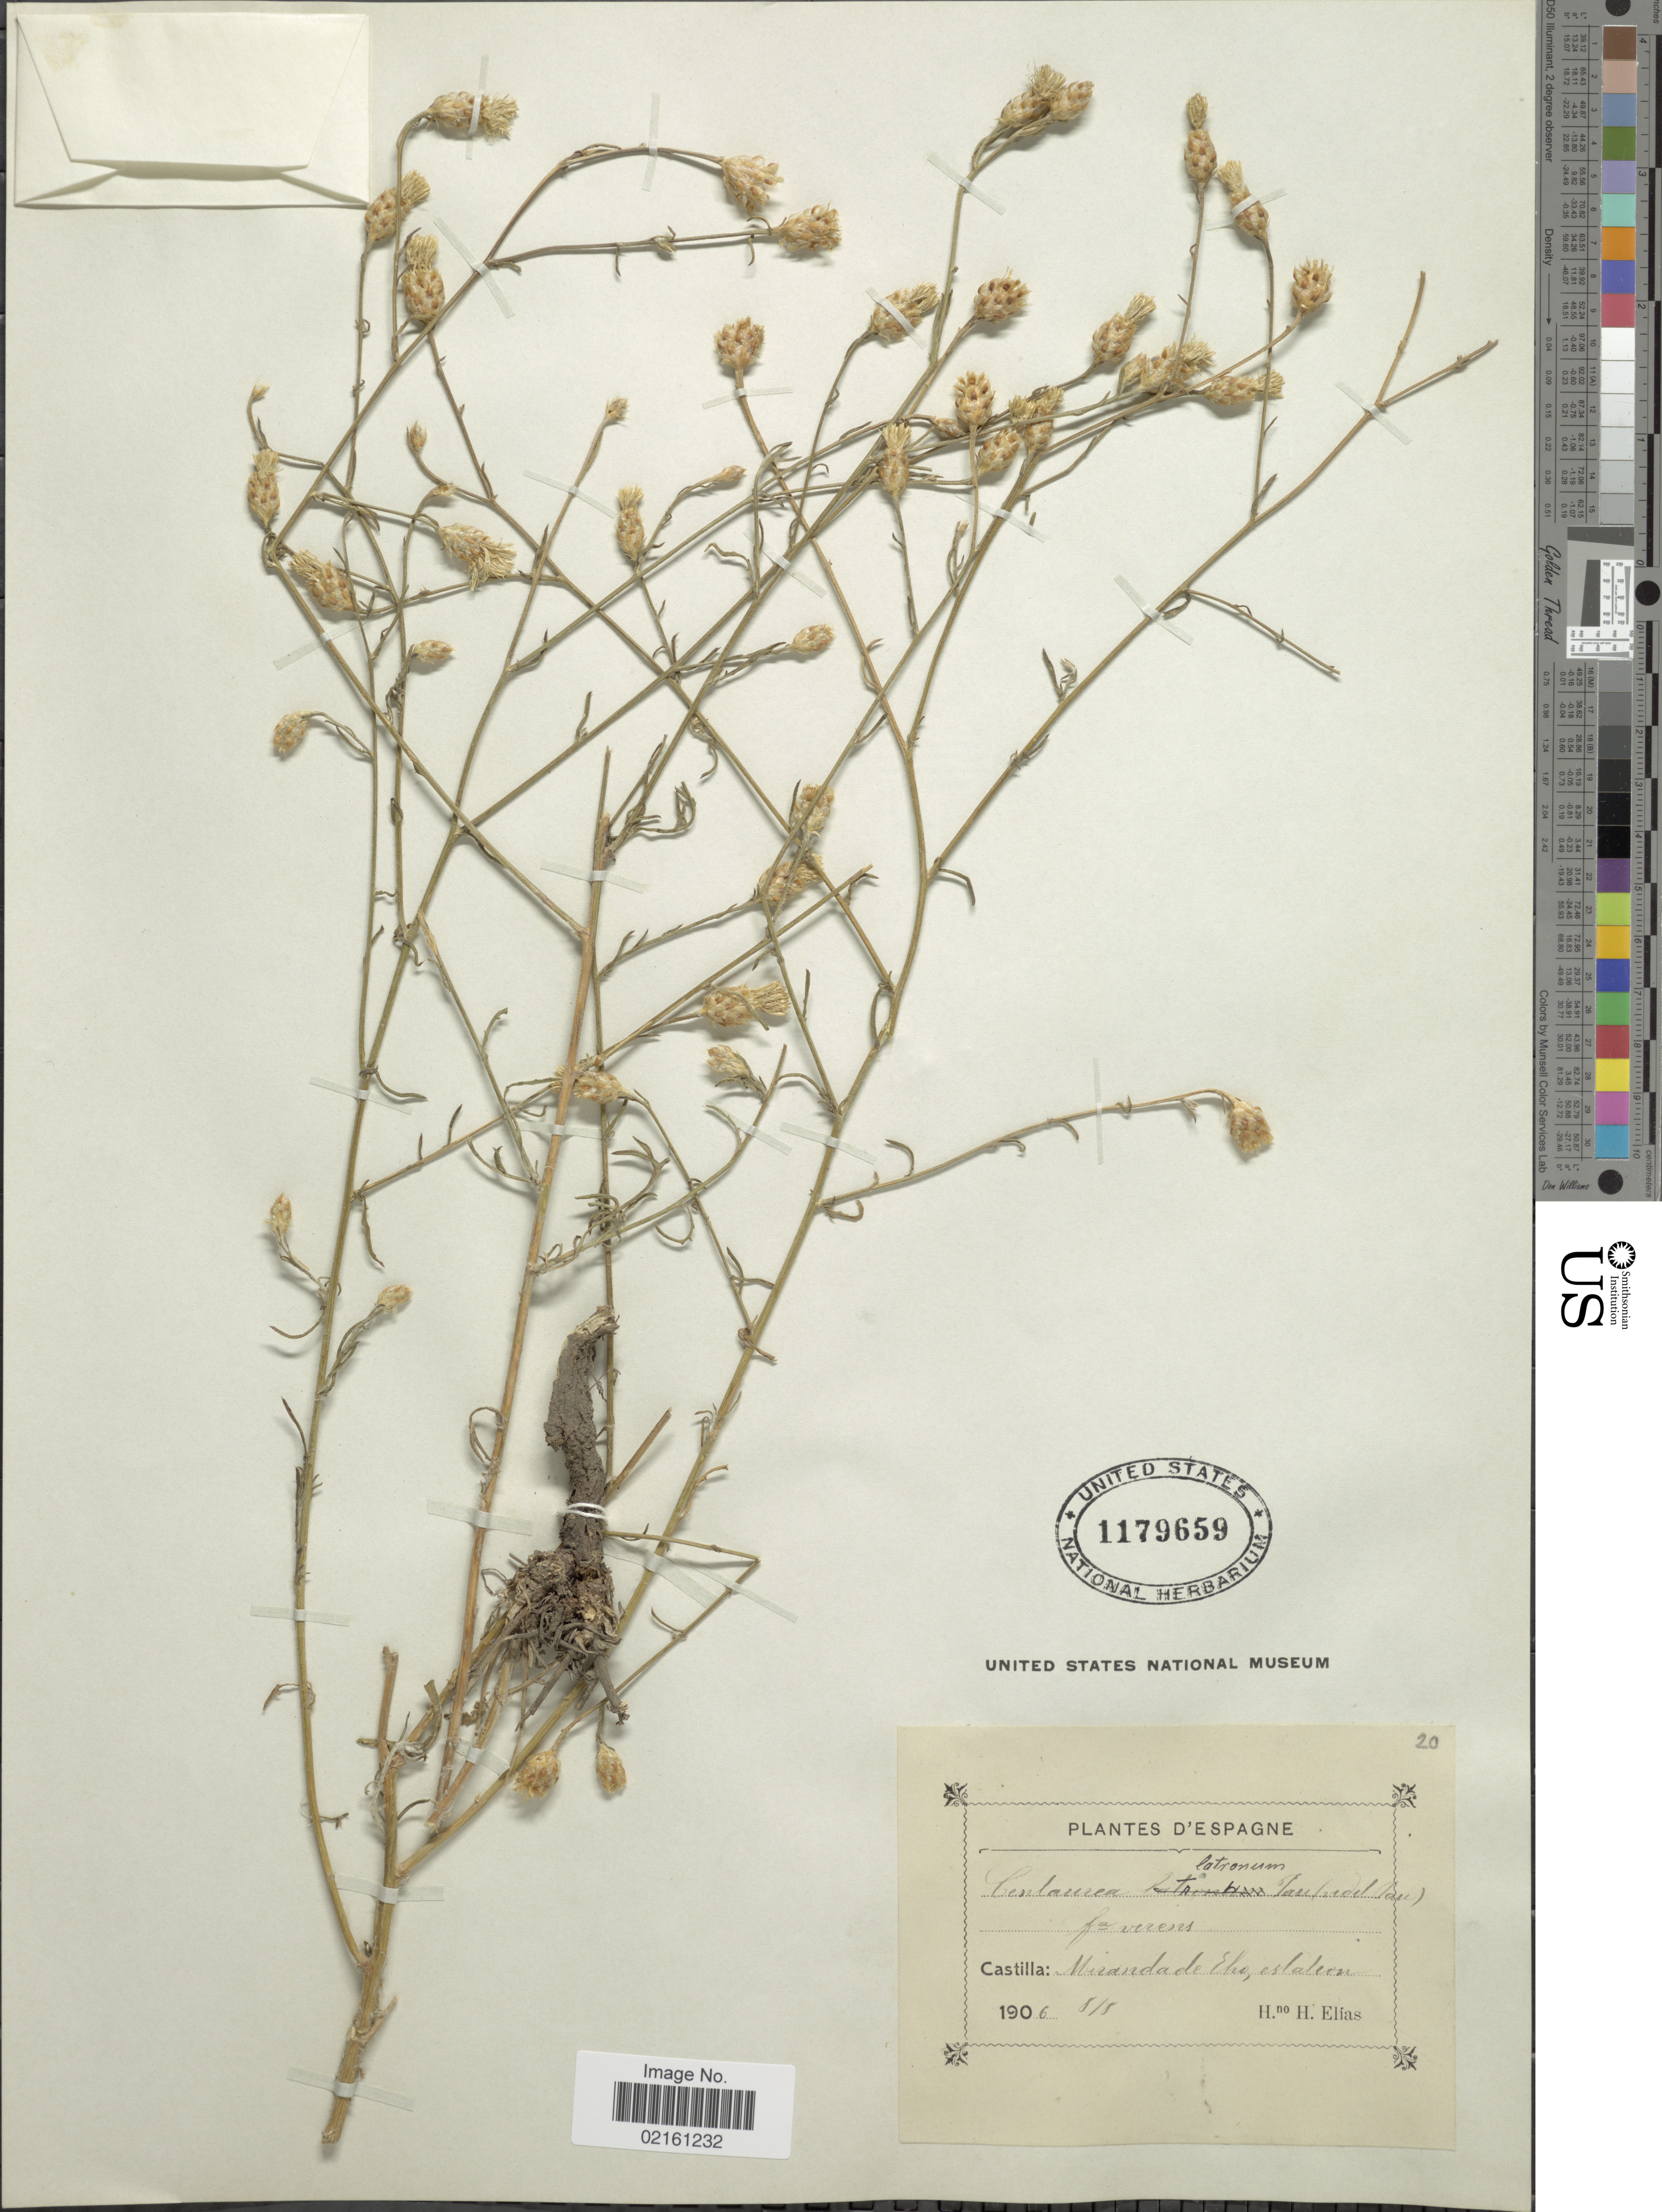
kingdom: Plantae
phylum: Tracheophyta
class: Magnoliopsida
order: Asterales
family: Asteraceae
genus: Centaurea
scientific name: Centaurea alba subsp. latronum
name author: (M. Pau) Dostál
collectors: Bro. Elias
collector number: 20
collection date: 1906-05-08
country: Spain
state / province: Castilla y León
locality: Castilla, Miranda de Ebro, estation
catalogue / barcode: US 1179659